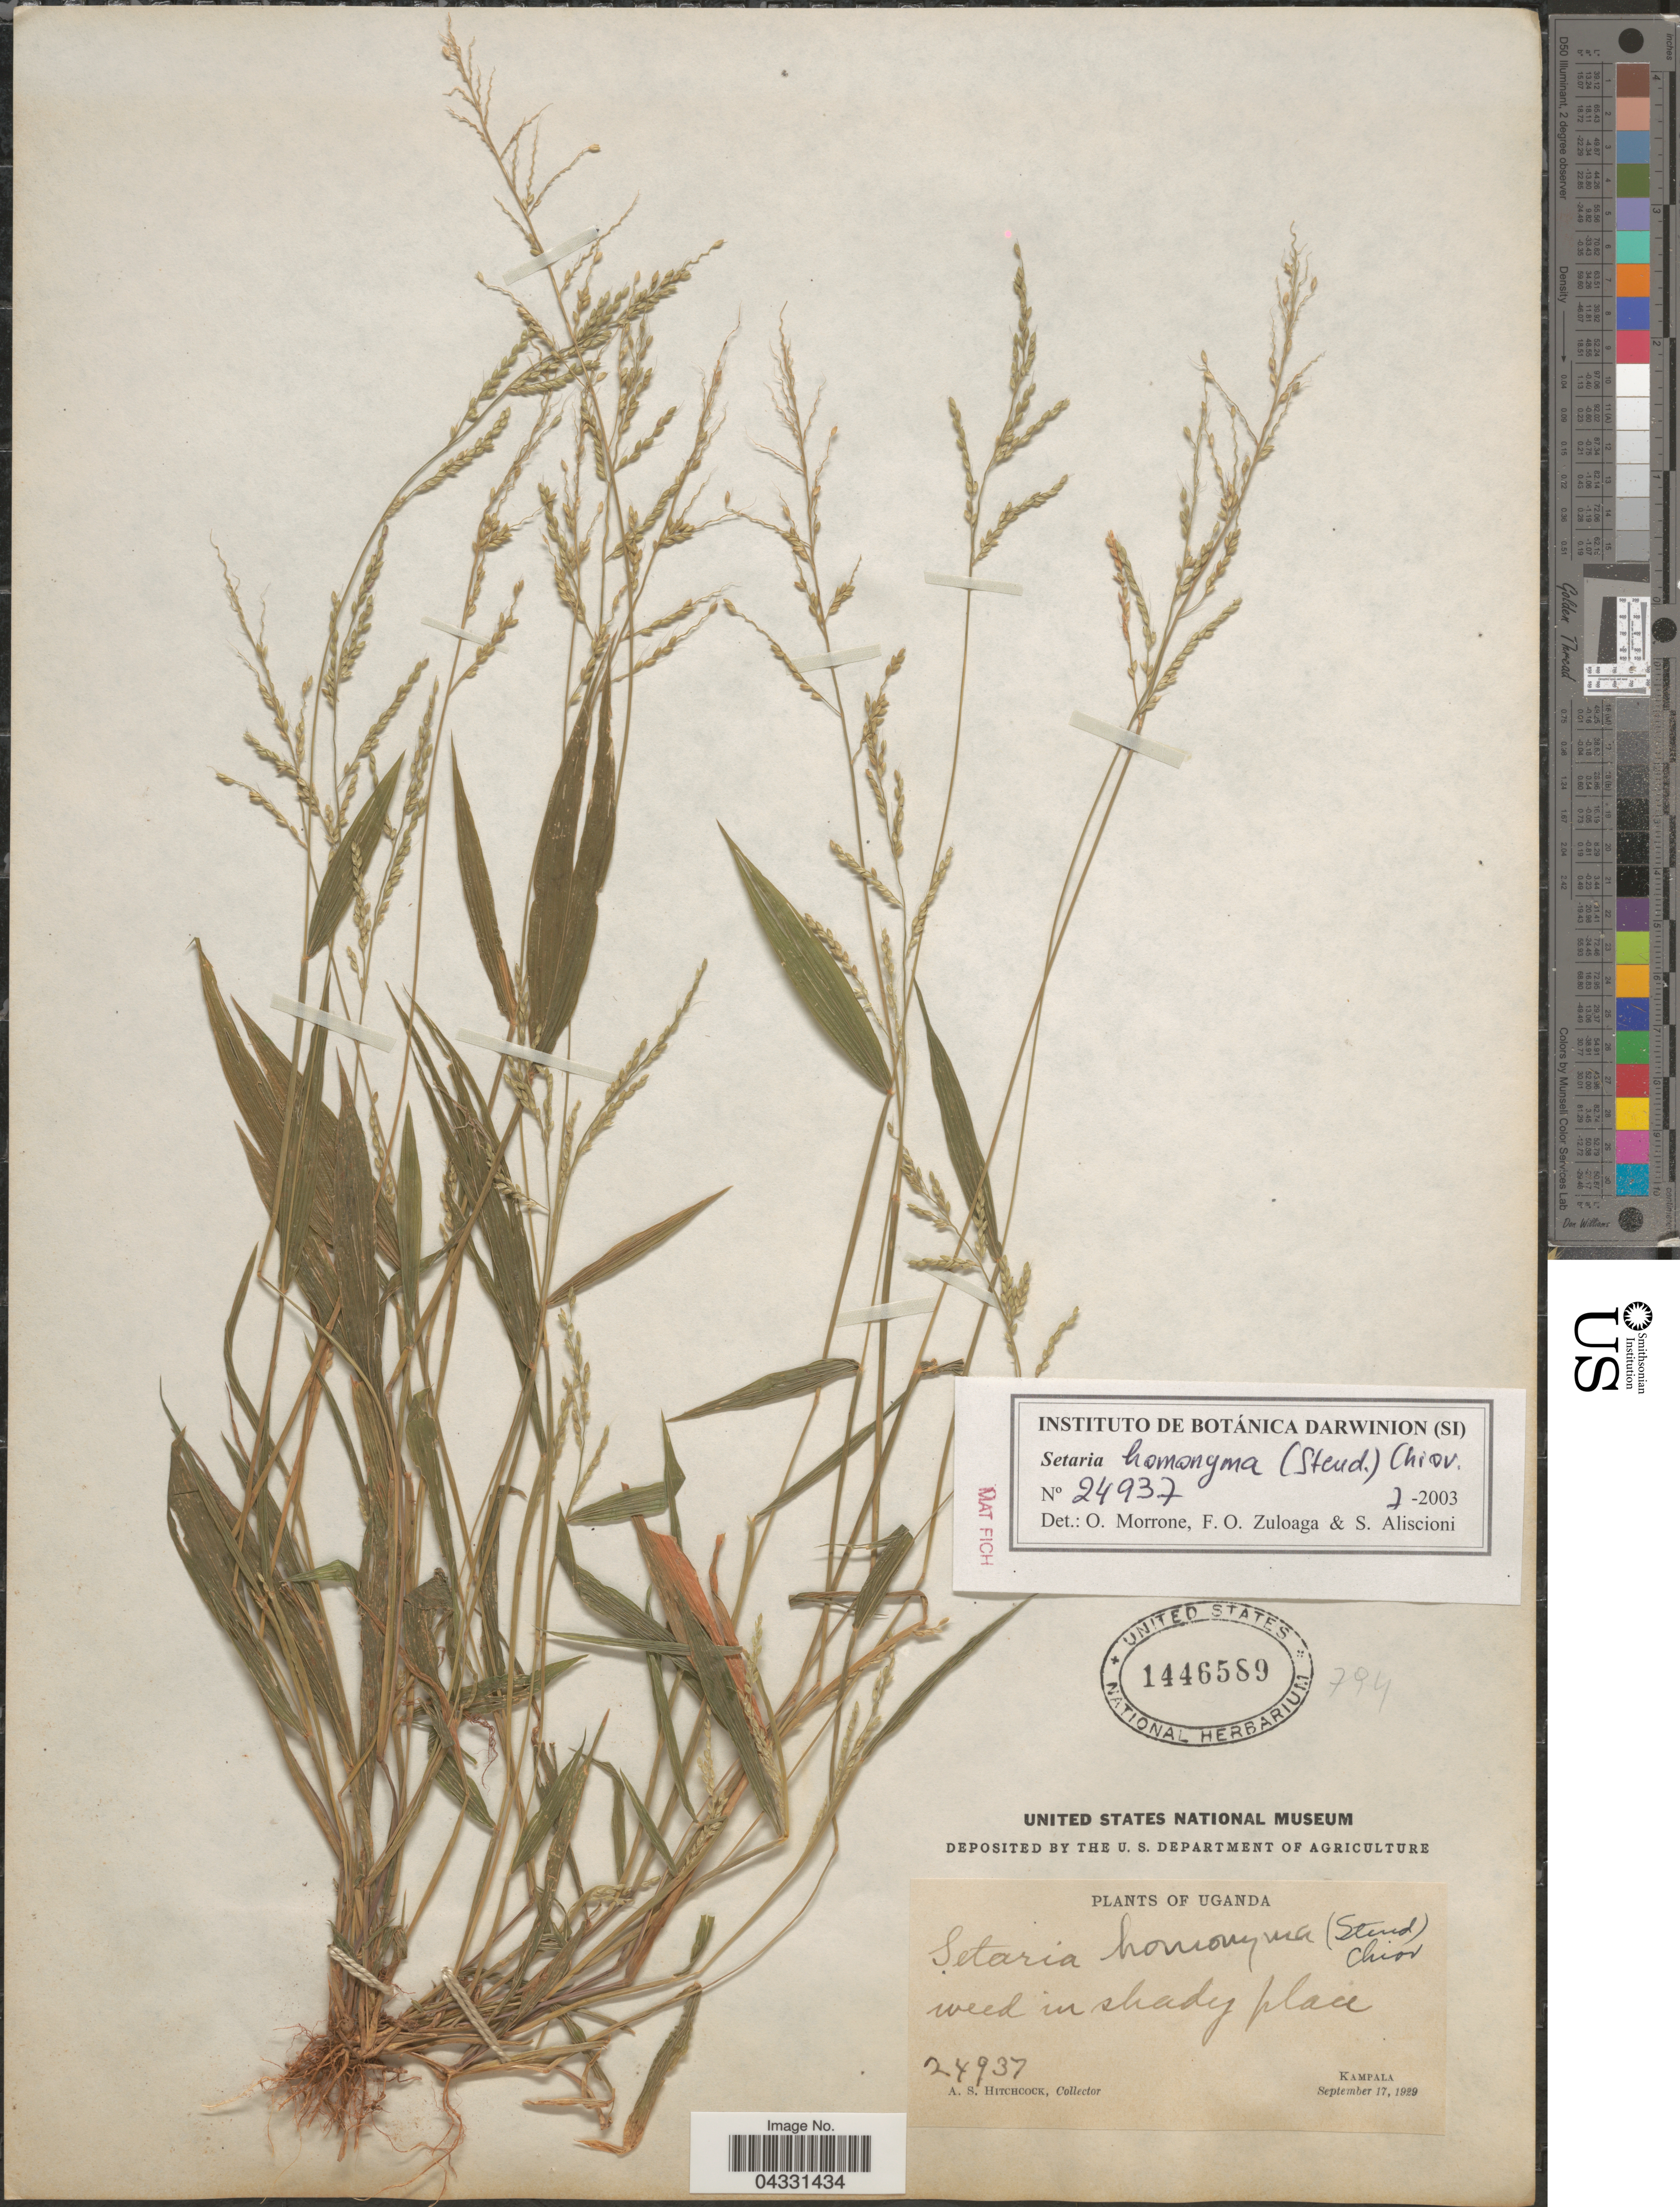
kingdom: Plantae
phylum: Tracheophyta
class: Liliopsida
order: Poales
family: Poaceae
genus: Setaria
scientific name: Setaria homonyma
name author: (Steud.) Chiov.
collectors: A. S. Hitchcock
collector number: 24937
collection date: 1929-09-17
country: Uganda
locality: Weed in shady place. Kampala.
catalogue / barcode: US 1446589